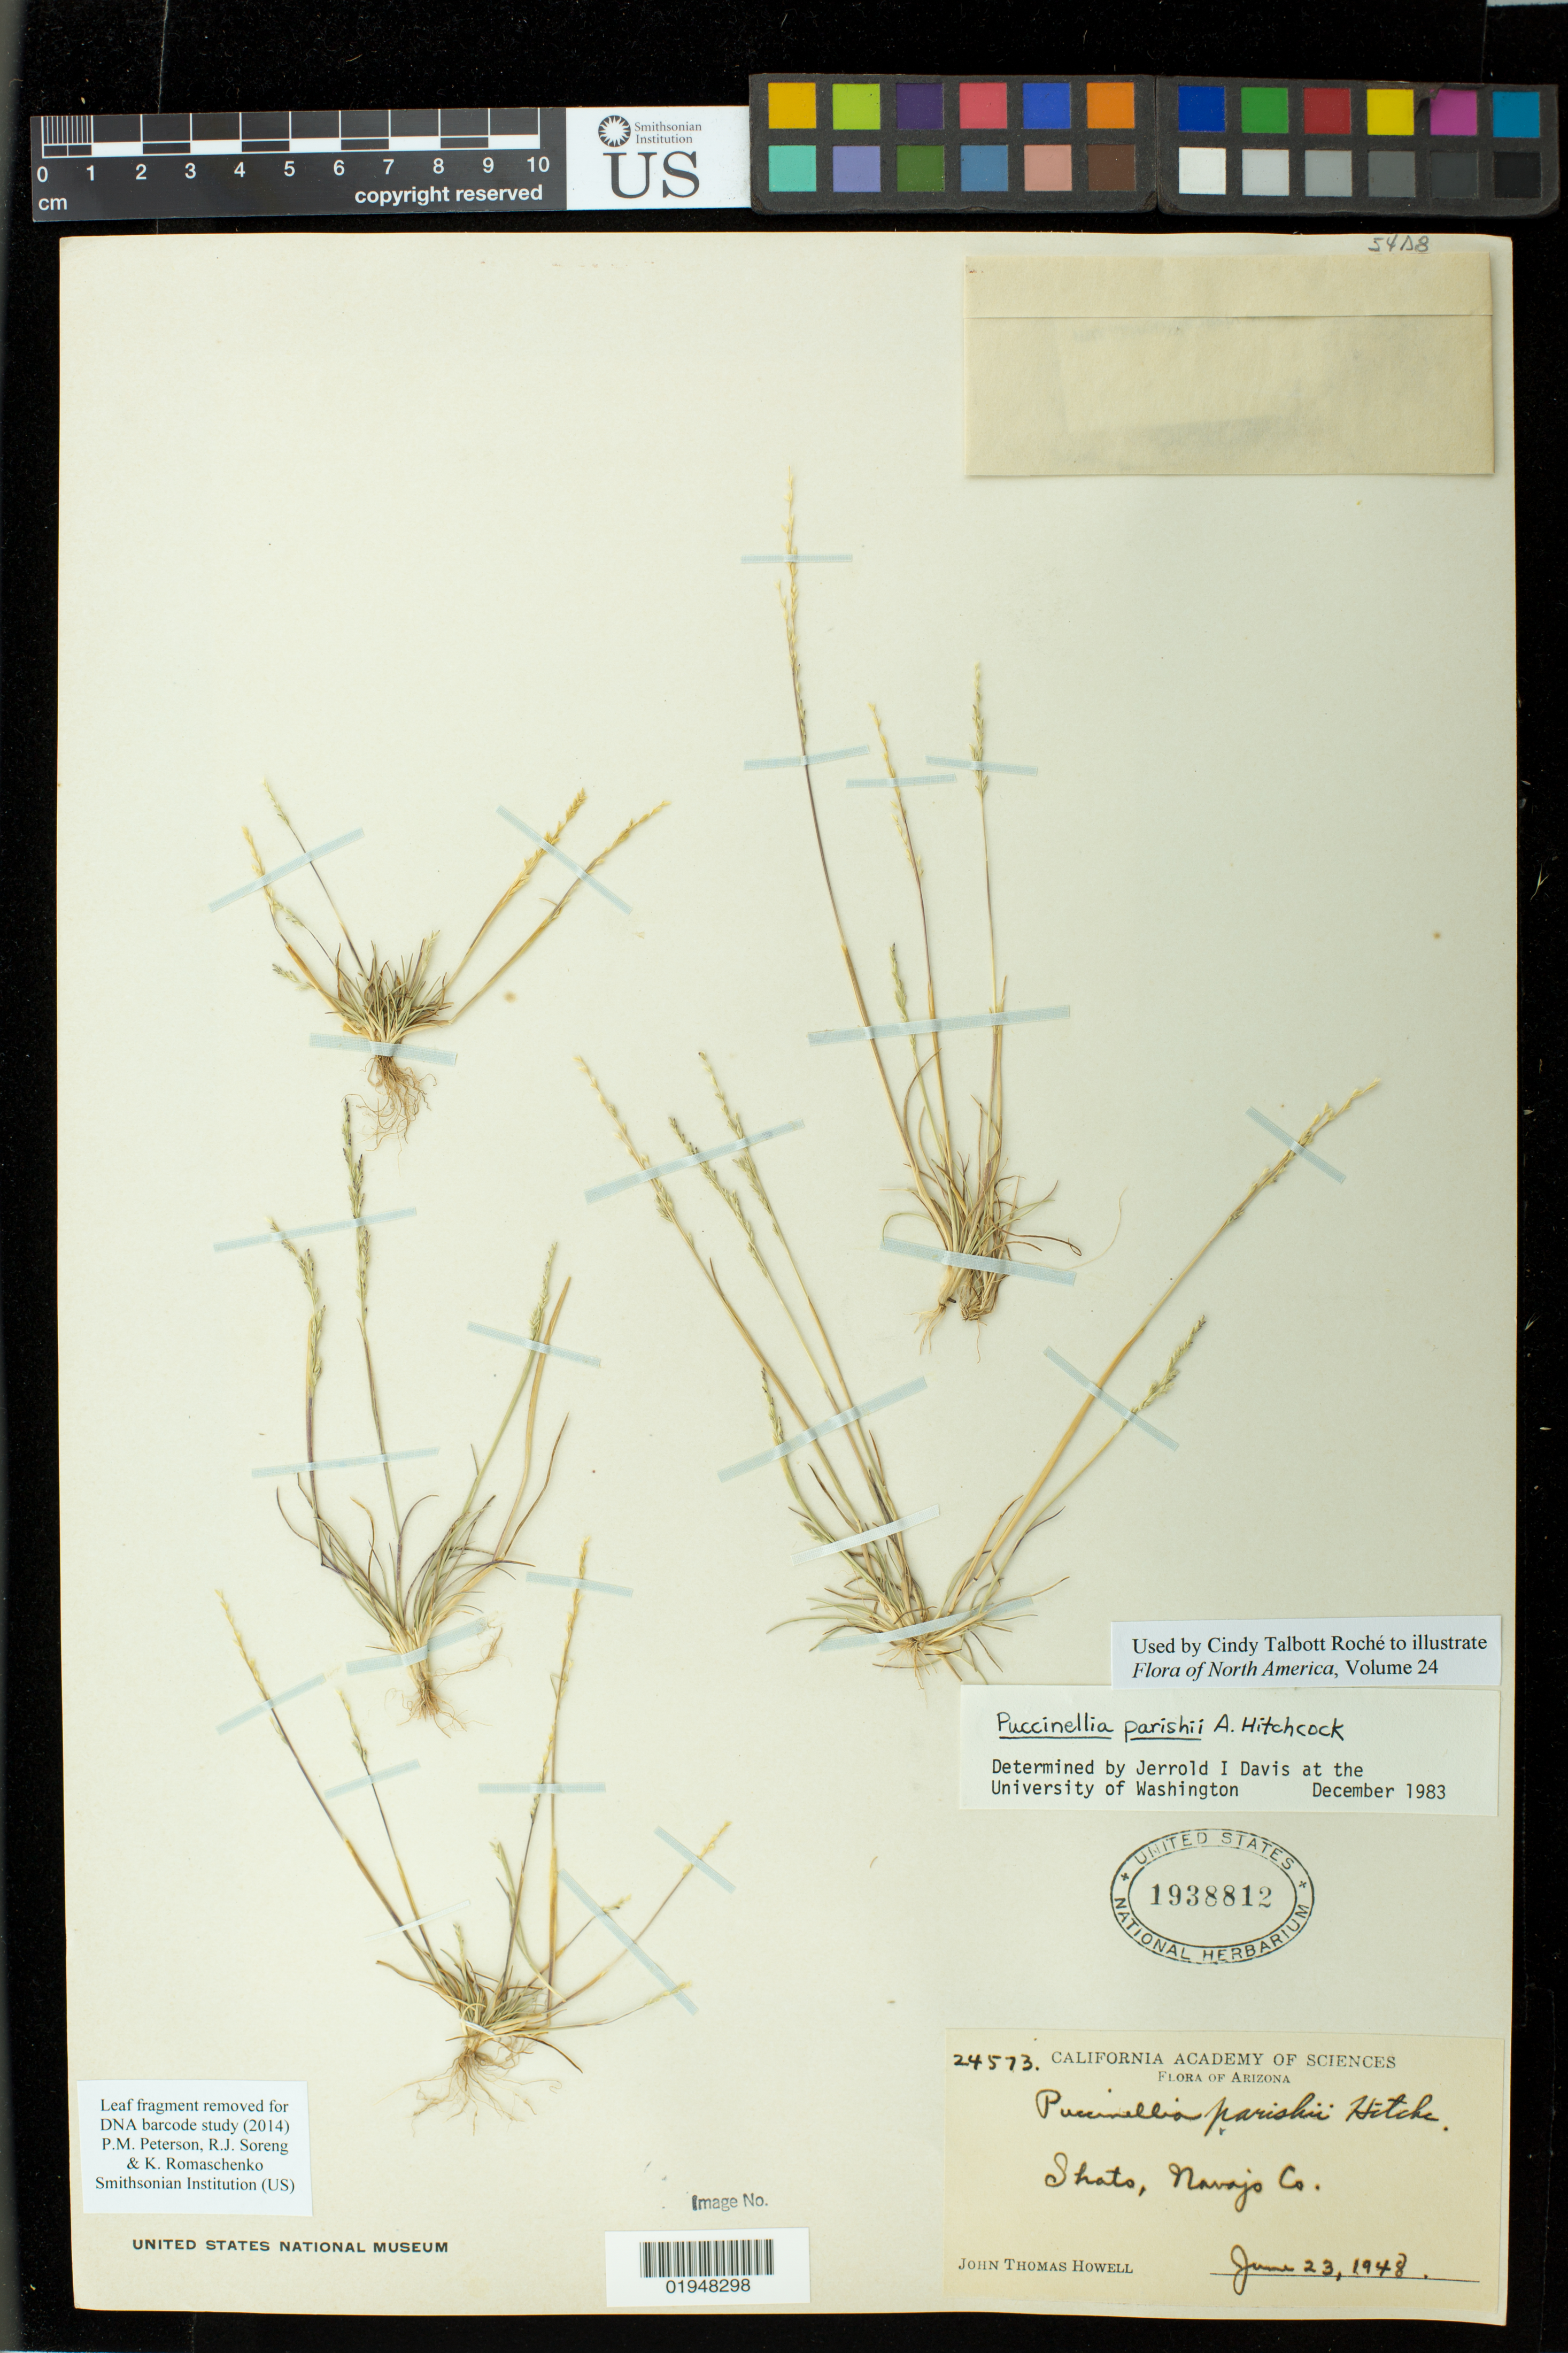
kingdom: Plantae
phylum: Tracheophyta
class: Liliopsida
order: Poales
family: Poaceae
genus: Puccinellia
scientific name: Puccinellia parishii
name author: Hitchc.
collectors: J. T. Howell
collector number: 24573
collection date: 1948-06-23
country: United States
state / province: Arizona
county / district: Navajo County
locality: Shato [Shonto]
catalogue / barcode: US 1938812